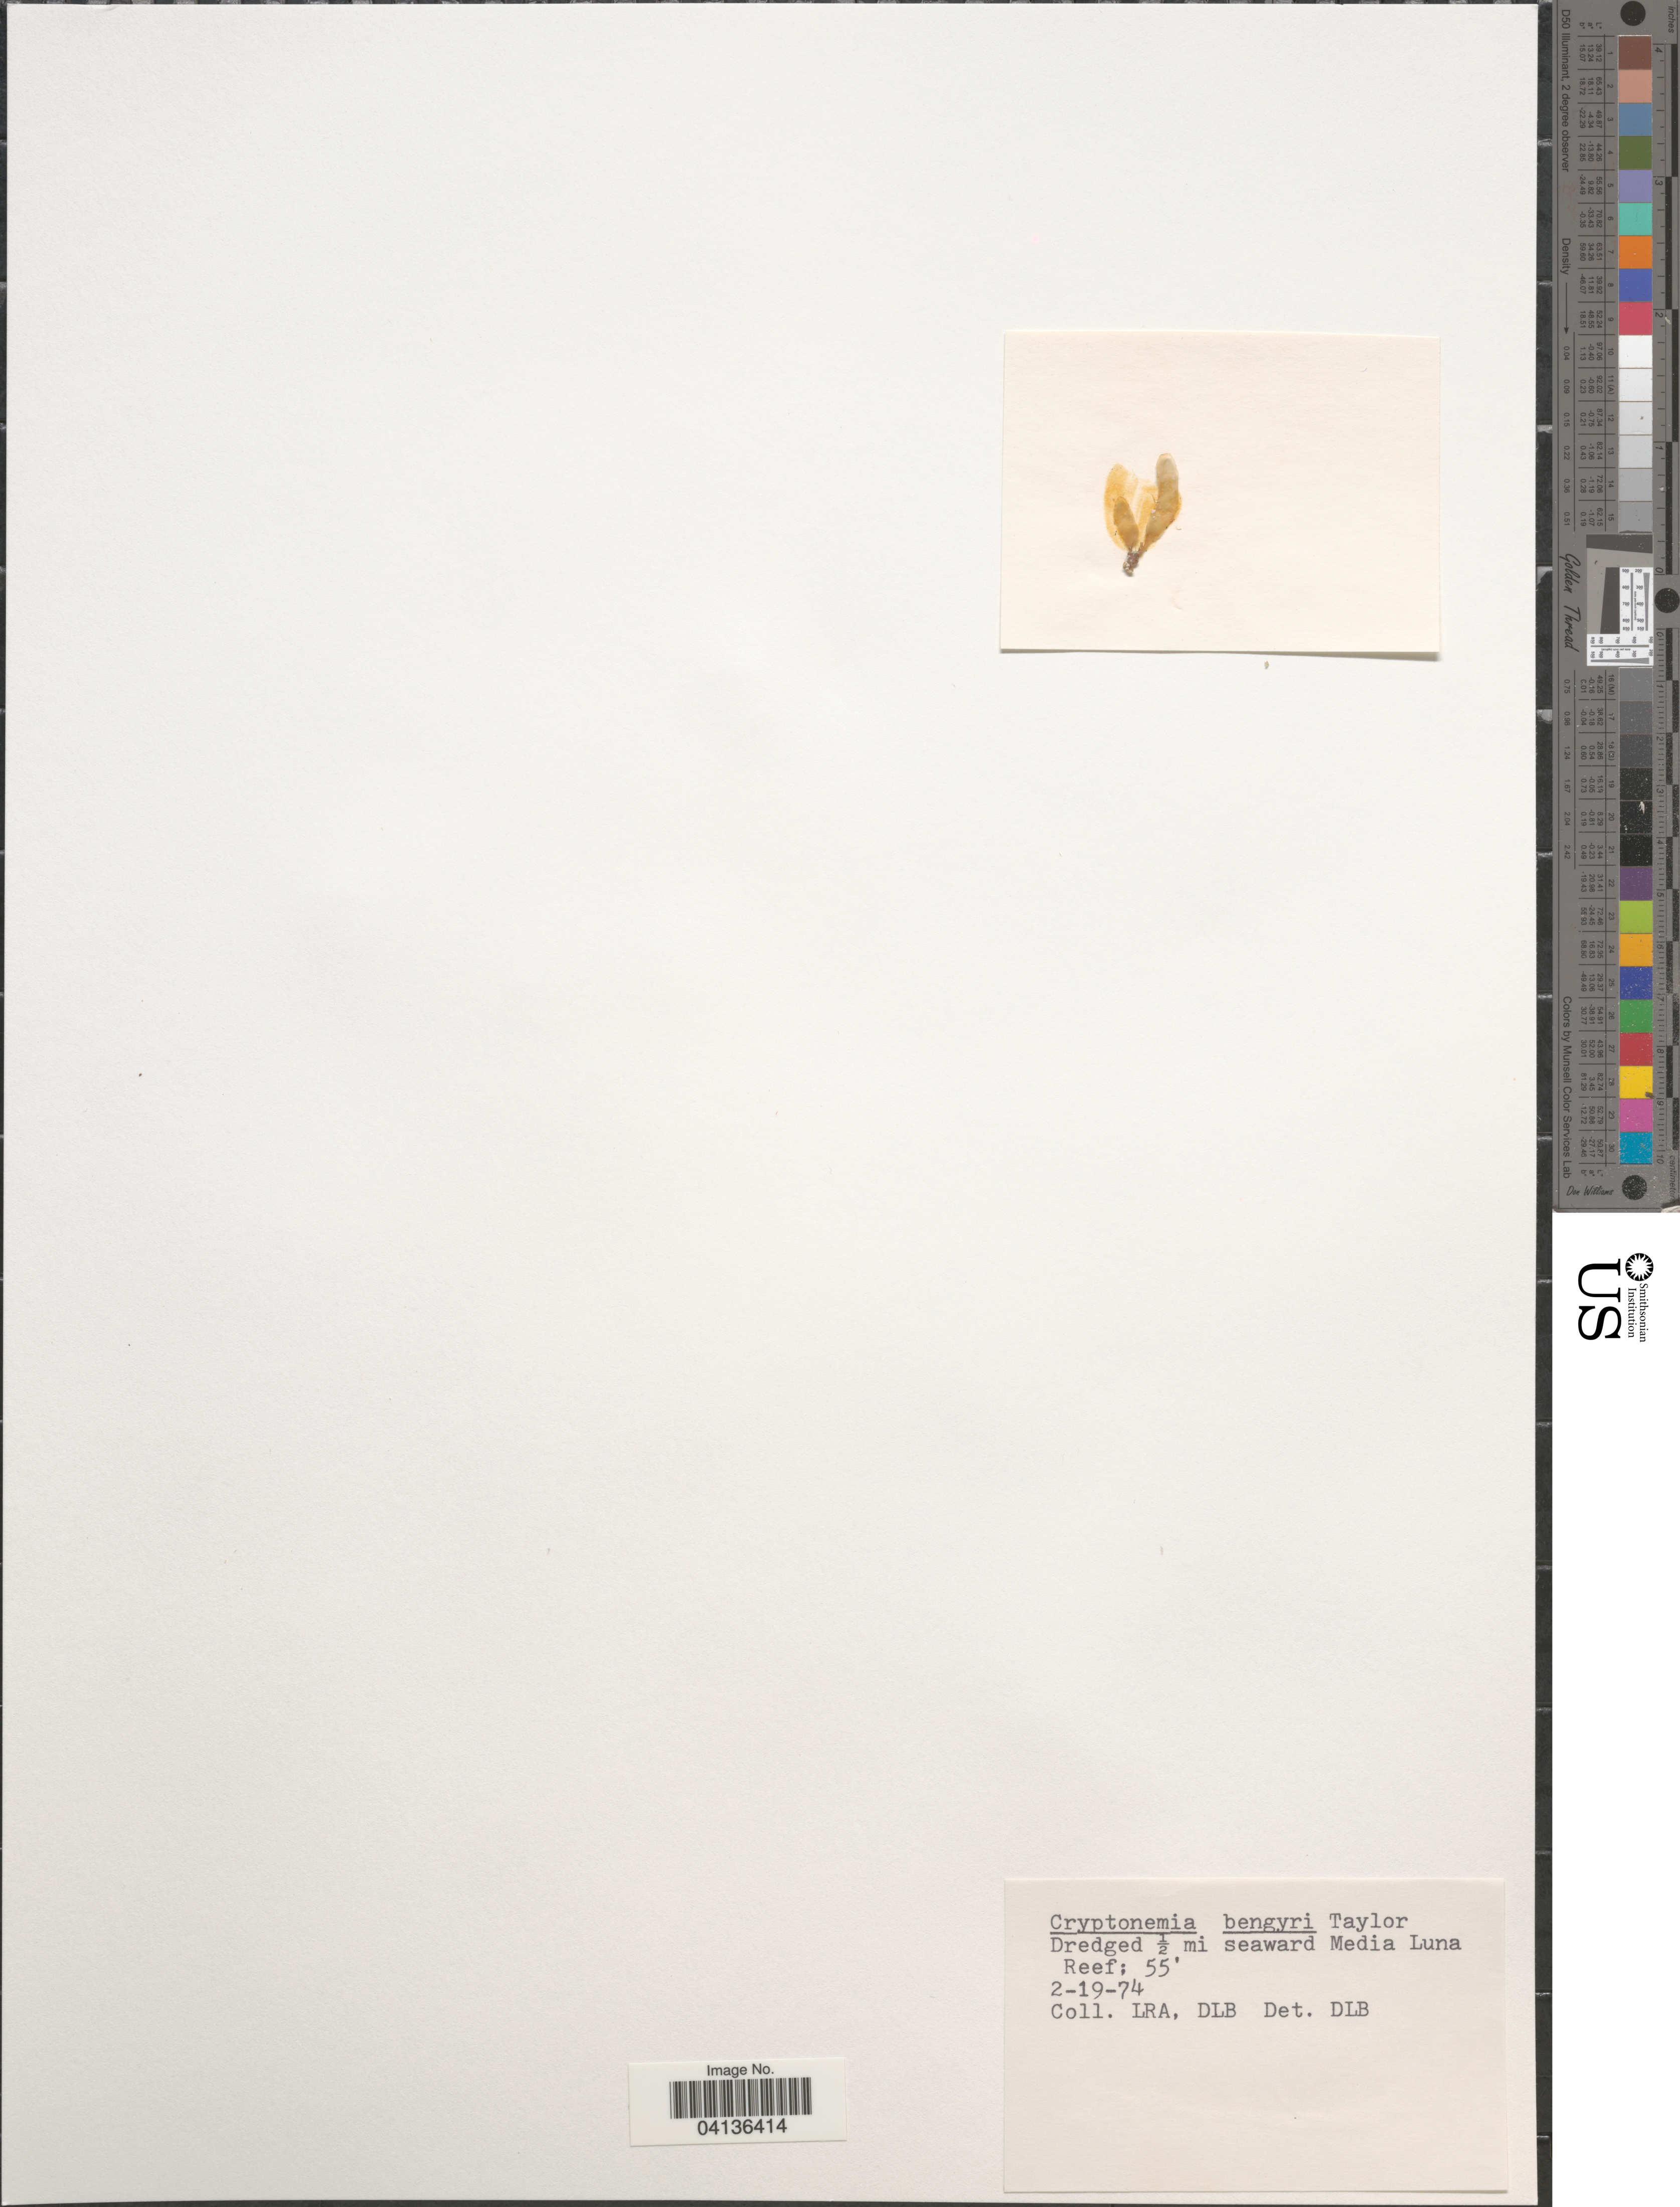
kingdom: Plantae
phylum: Rhodophyta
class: Florideophyceae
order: Halymeniales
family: Halymeniaceae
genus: Cryptonemia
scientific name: Cryptonemia bengryi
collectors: L. R. A. & D. L. B.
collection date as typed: Transcribed d/m/y: 19/2/74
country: Puerto Rico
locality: Dregdges ½ mi seaward Media Luna Reef.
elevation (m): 17